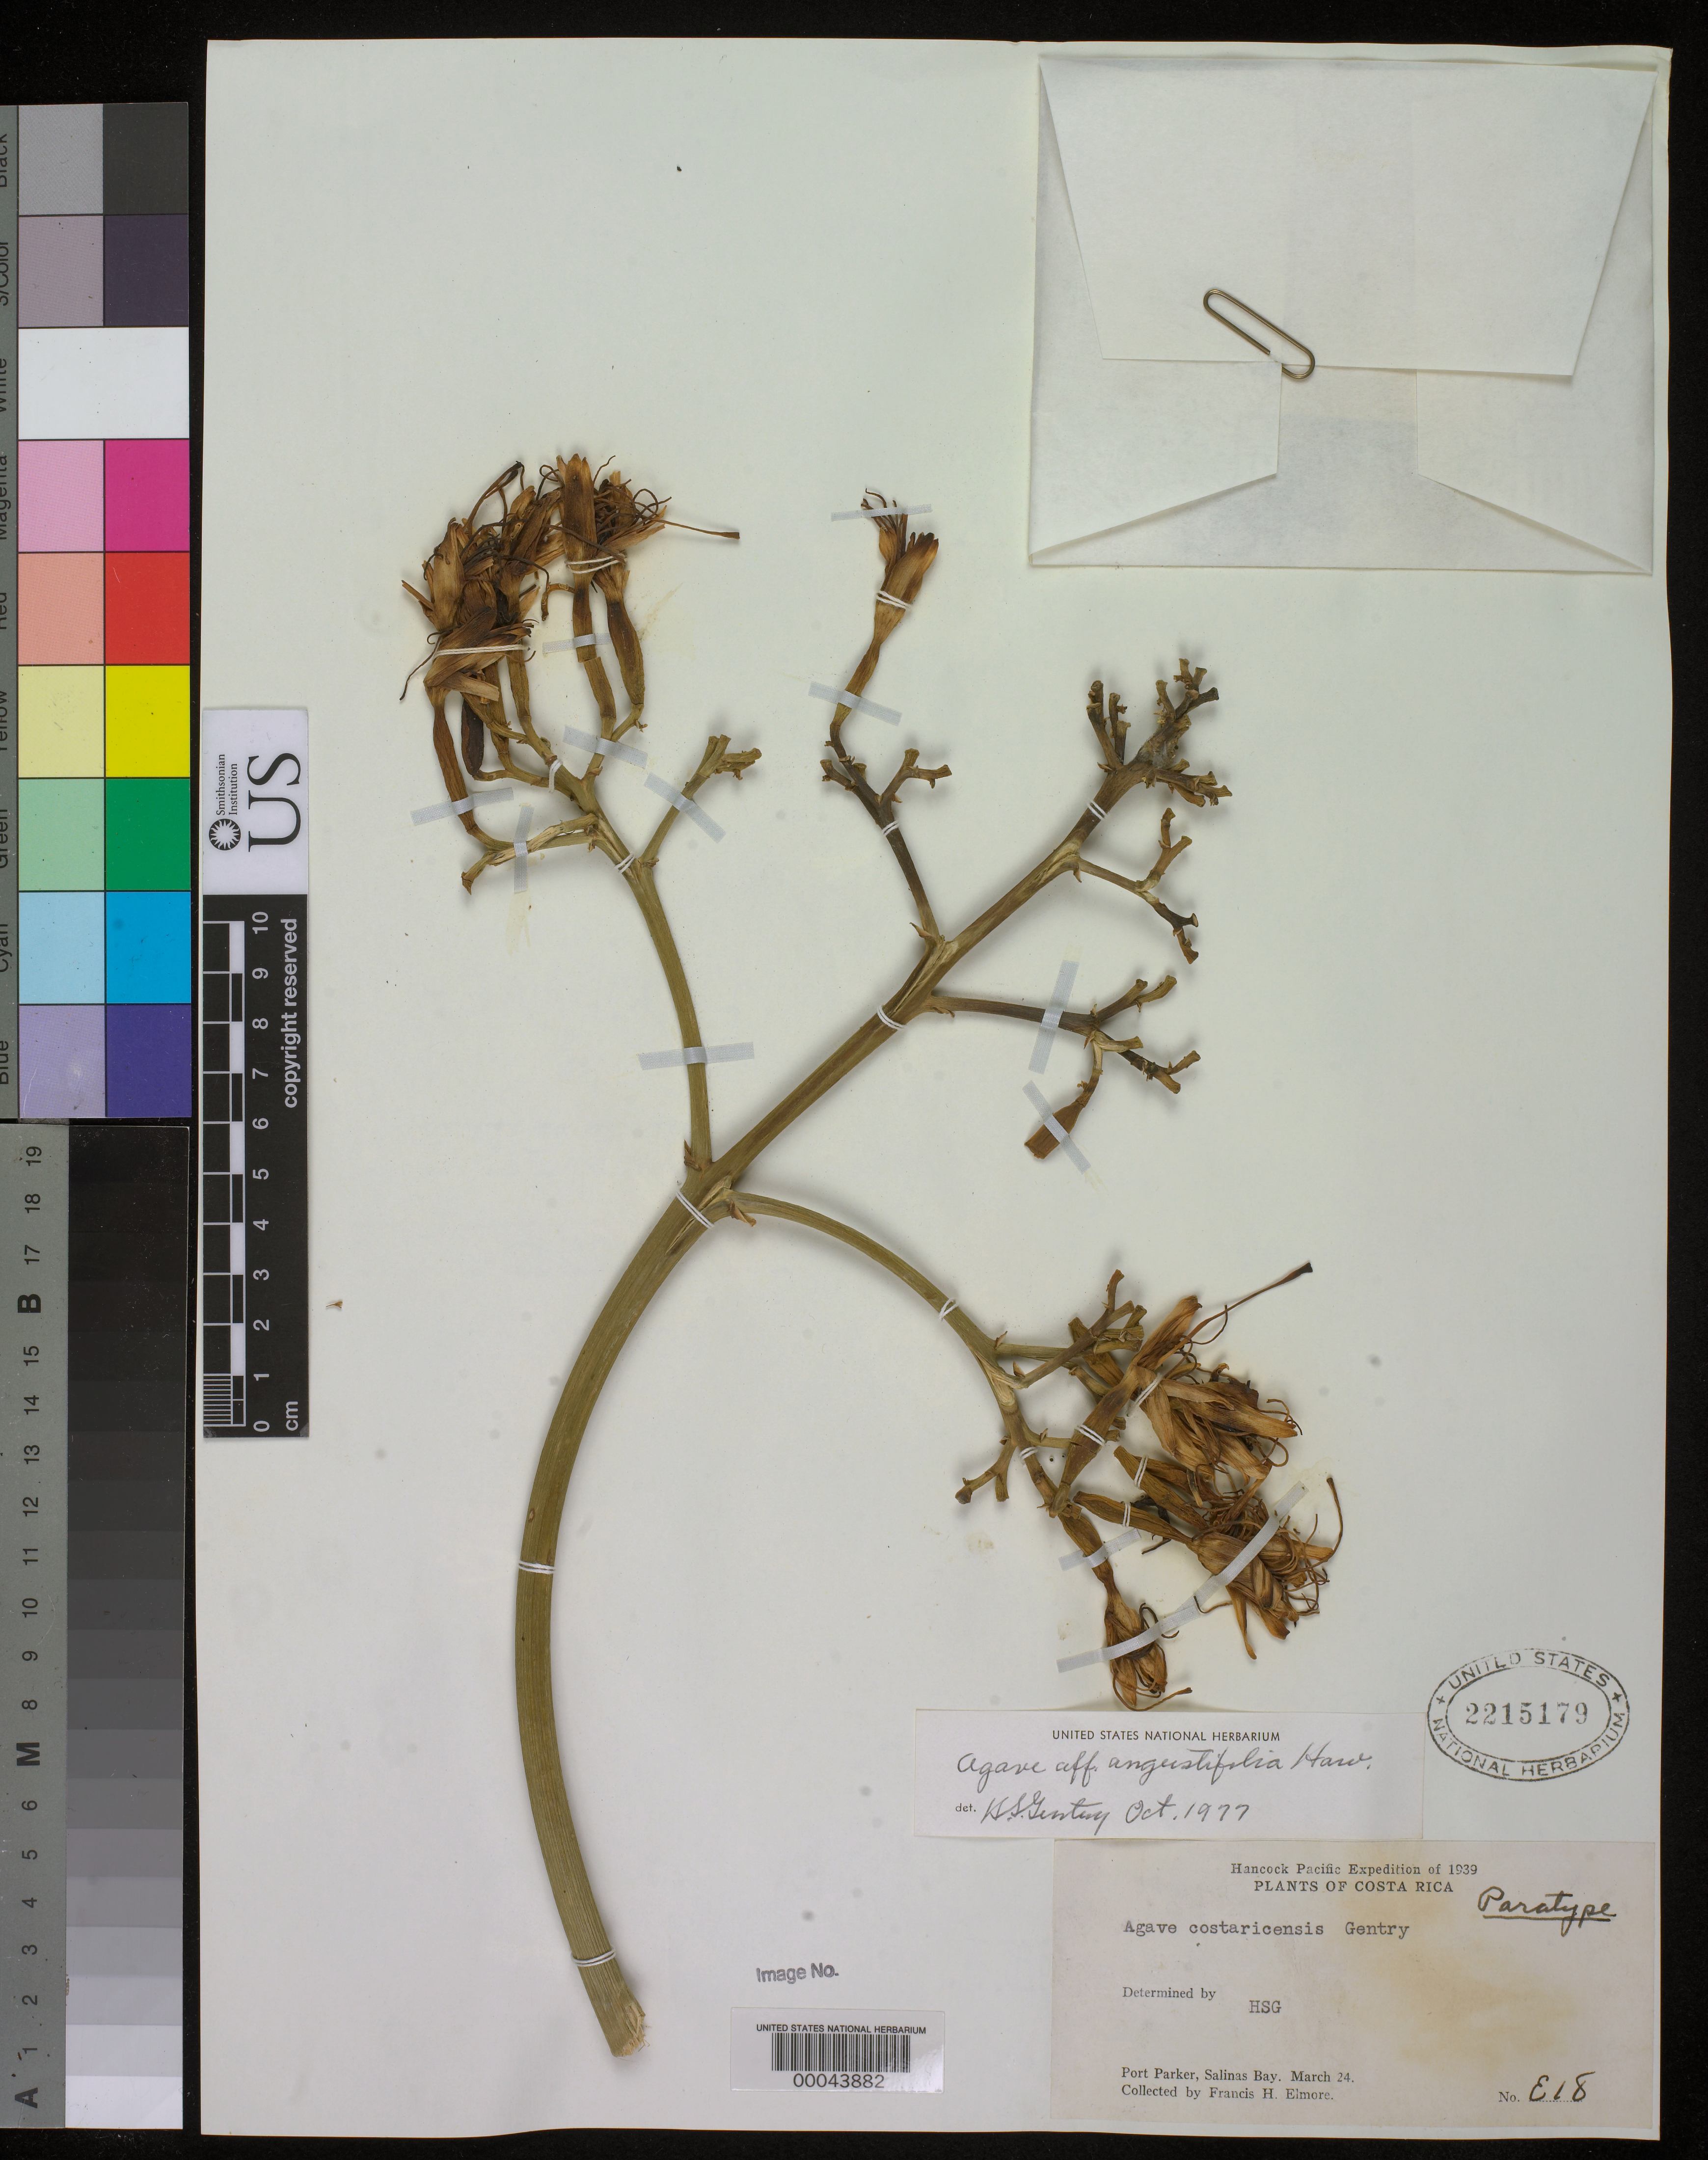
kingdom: Plantae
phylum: Tracheophyta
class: Liliopsida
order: Asparagales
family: Asparagaceae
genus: Agave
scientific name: Agave angustifolia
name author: Haw.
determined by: Gentry, H. S.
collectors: F. H. Elmore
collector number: E18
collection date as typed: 24 Mar 1939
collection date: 1939-03-24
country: Costa Rica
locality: Port Parker, Salinas Bay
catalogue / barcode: US 2215179